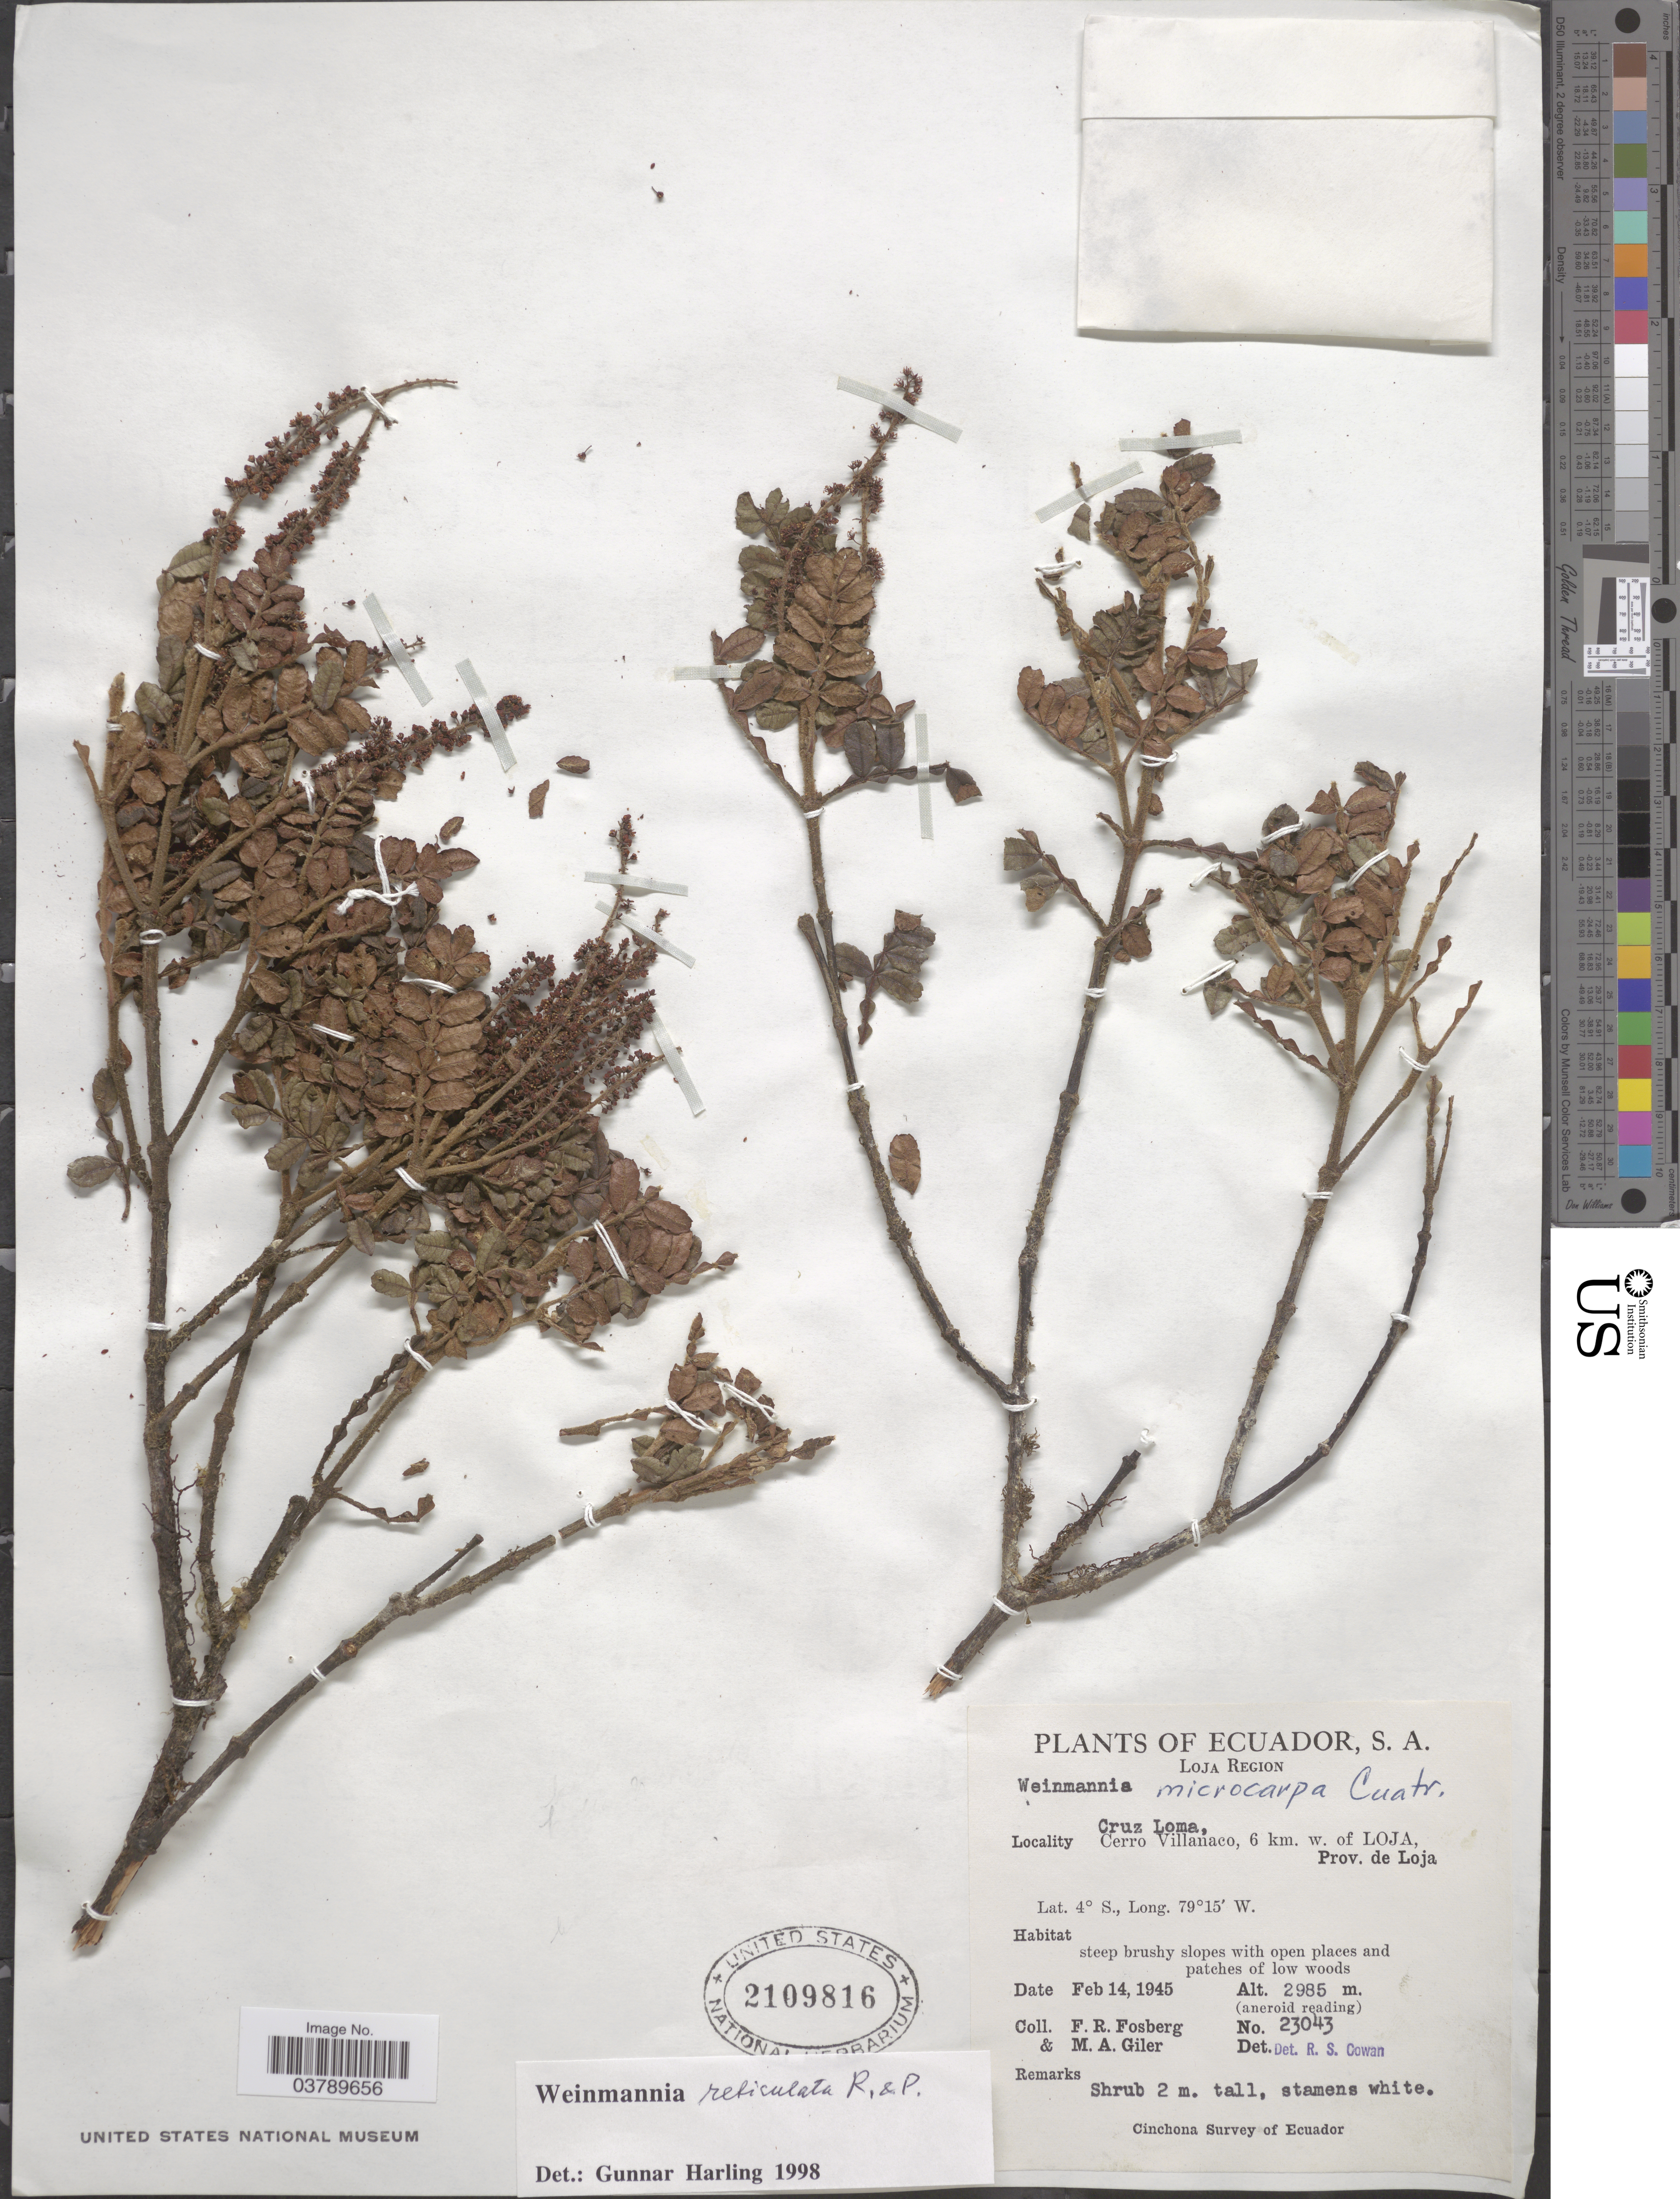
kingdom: Plantae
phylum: Tracheophyta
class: Magnoliopsida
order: Oxalidales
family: Cunoniaceae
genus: Weinmannia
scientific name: Weinmannia reticulata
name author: Ruiz & Pav.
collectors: F. R. Fosberg & M. Giler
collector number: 23043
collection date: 1945-02-14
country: Ecuador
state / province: Loja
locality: Loja Region. Cruz Loma, Cerro Villanaco, 6 km. w. of Loja.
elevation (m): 2985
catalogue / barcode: US 2109816